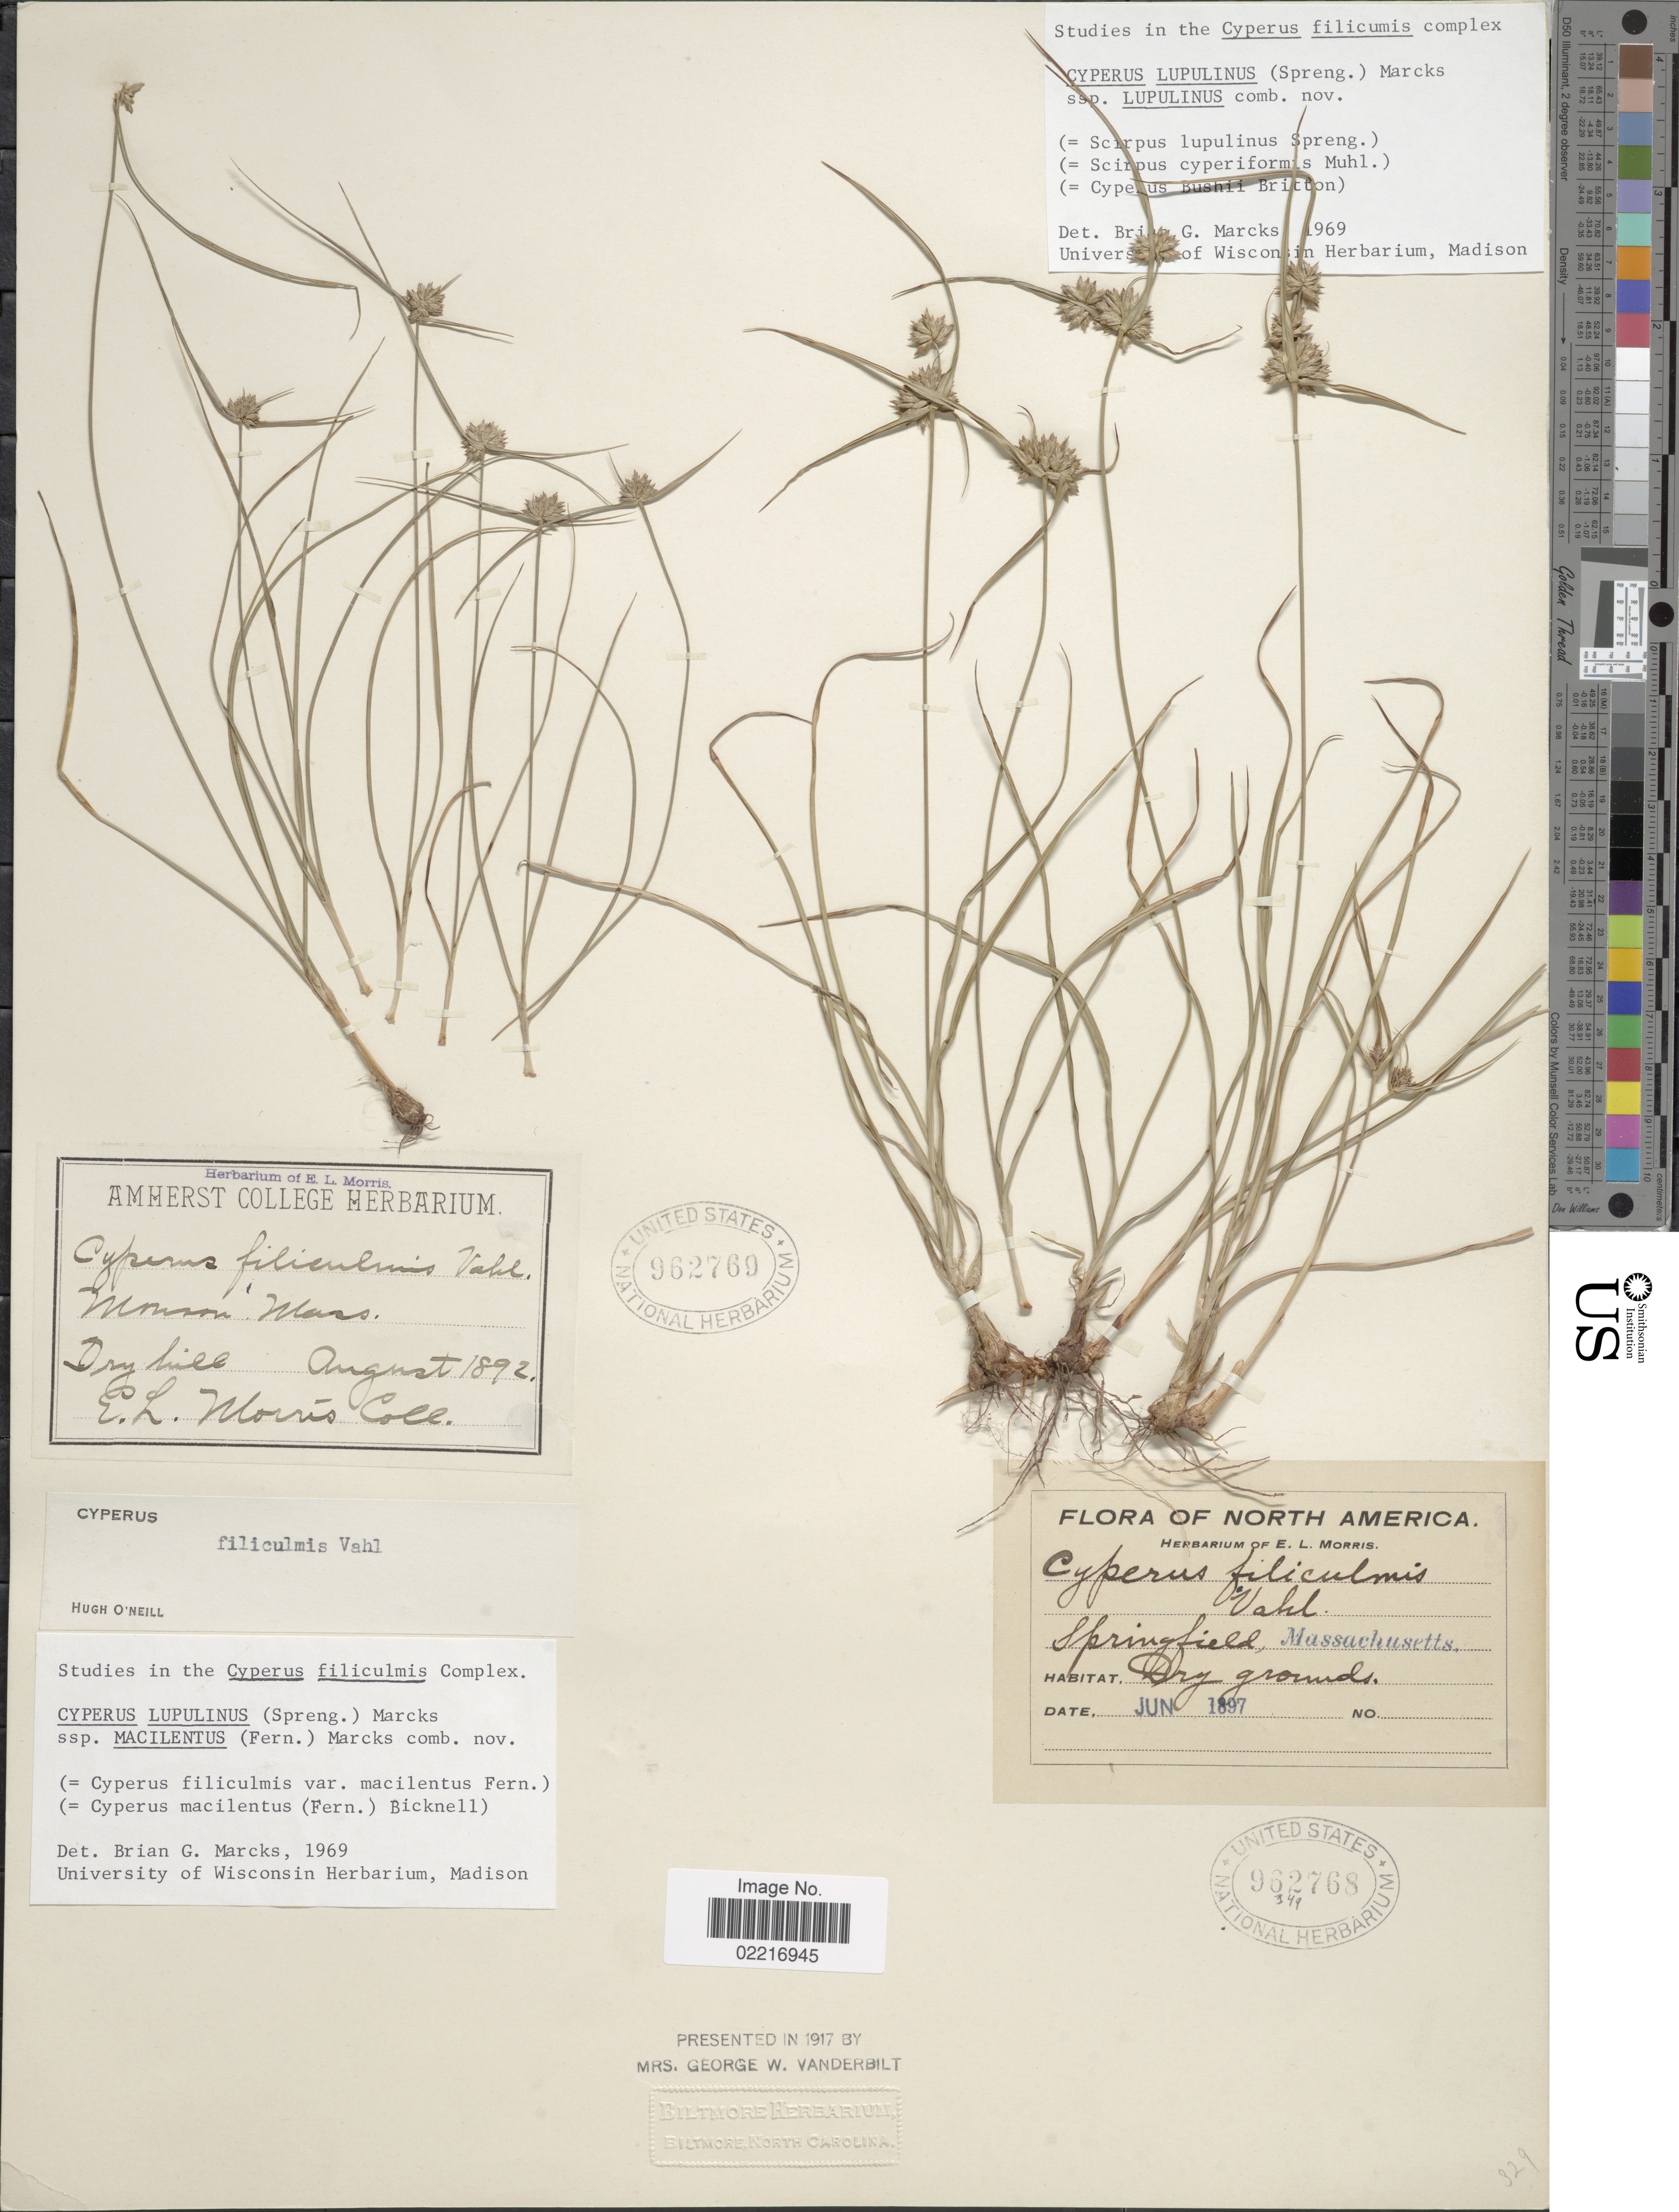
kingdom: Plantae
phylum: Tracheophyta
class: Liliopsida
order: Poales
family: Cyperaceae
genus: Cyperus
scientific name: Cyperus lupulinus subsp. macilentus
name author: (Fernald) Marcks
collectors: E. Morris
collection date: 1892-08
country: United States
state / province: Massachusetts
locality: Monson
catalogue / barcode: US 962769